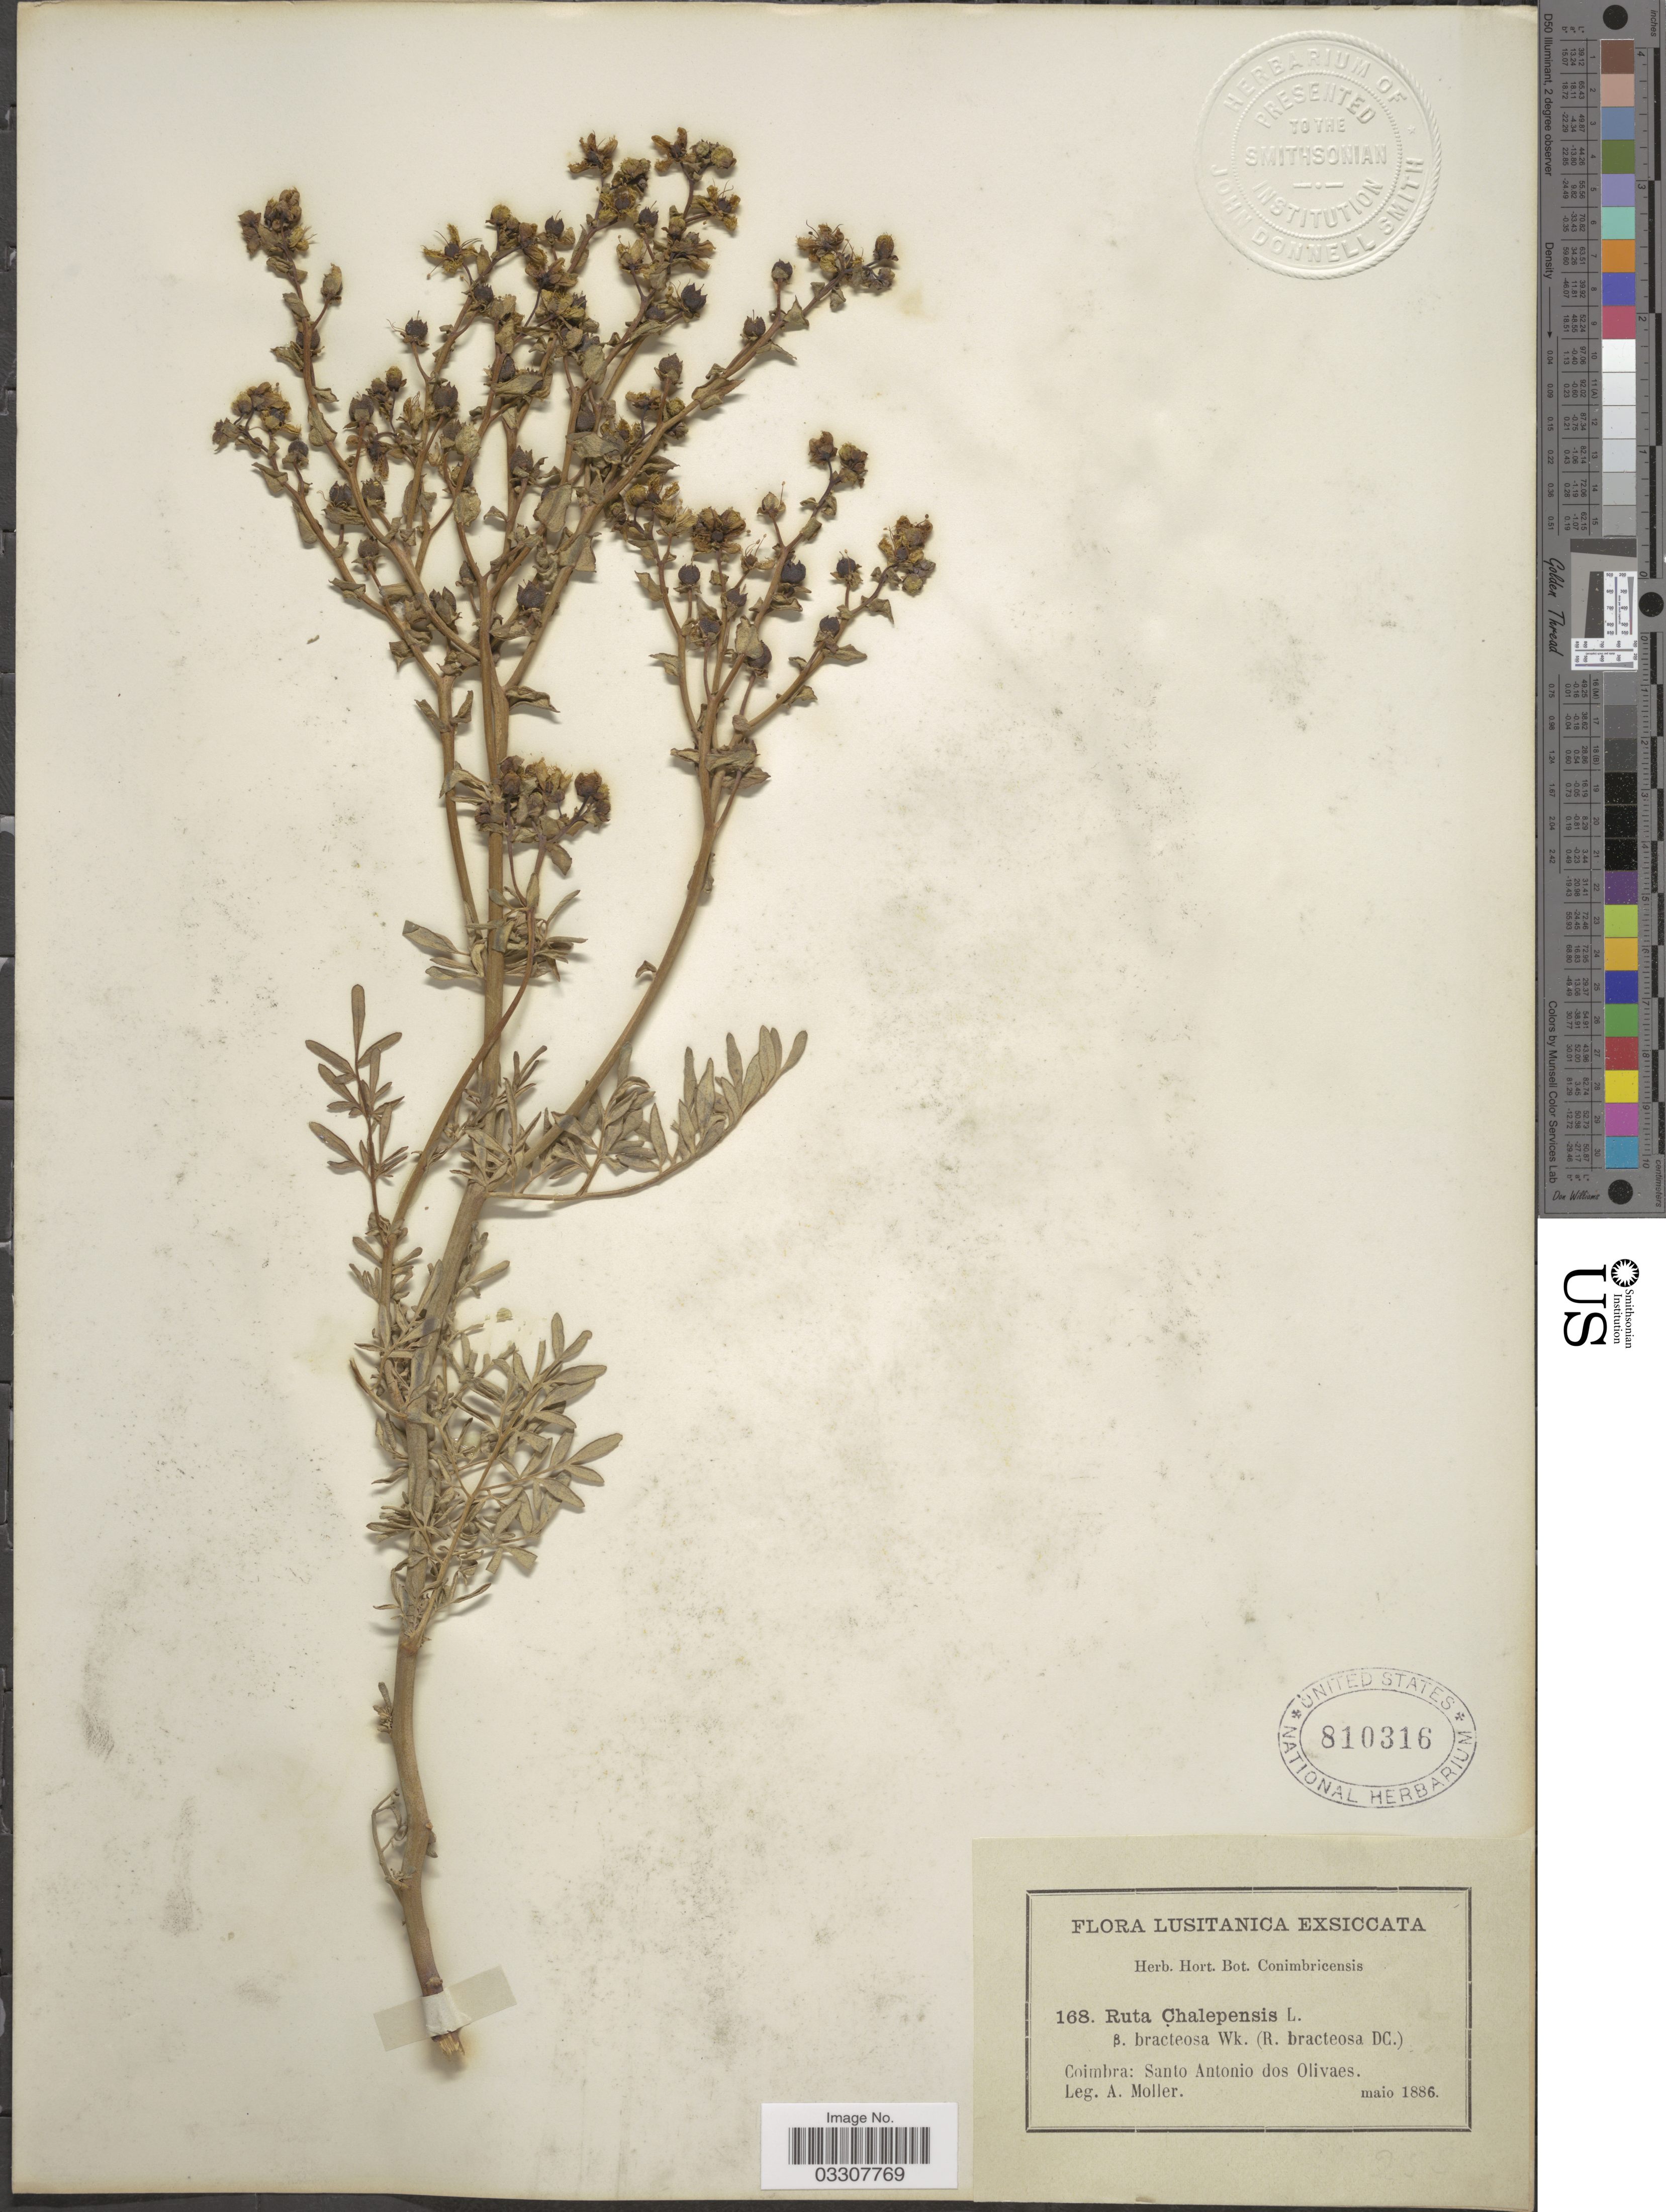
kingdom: Plantae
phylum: Tracheophyta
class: Magnoliopsida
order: Sapindales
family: Rutaceae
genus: Ruta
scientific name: Ruta chalepensis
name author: L.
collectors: A. Moller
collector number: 168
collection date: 1886-05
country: Portugal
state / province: Coimbra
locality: Lusitanica. Coimbra: Santo Antonio dos Olivaes.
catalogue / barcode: US 810316